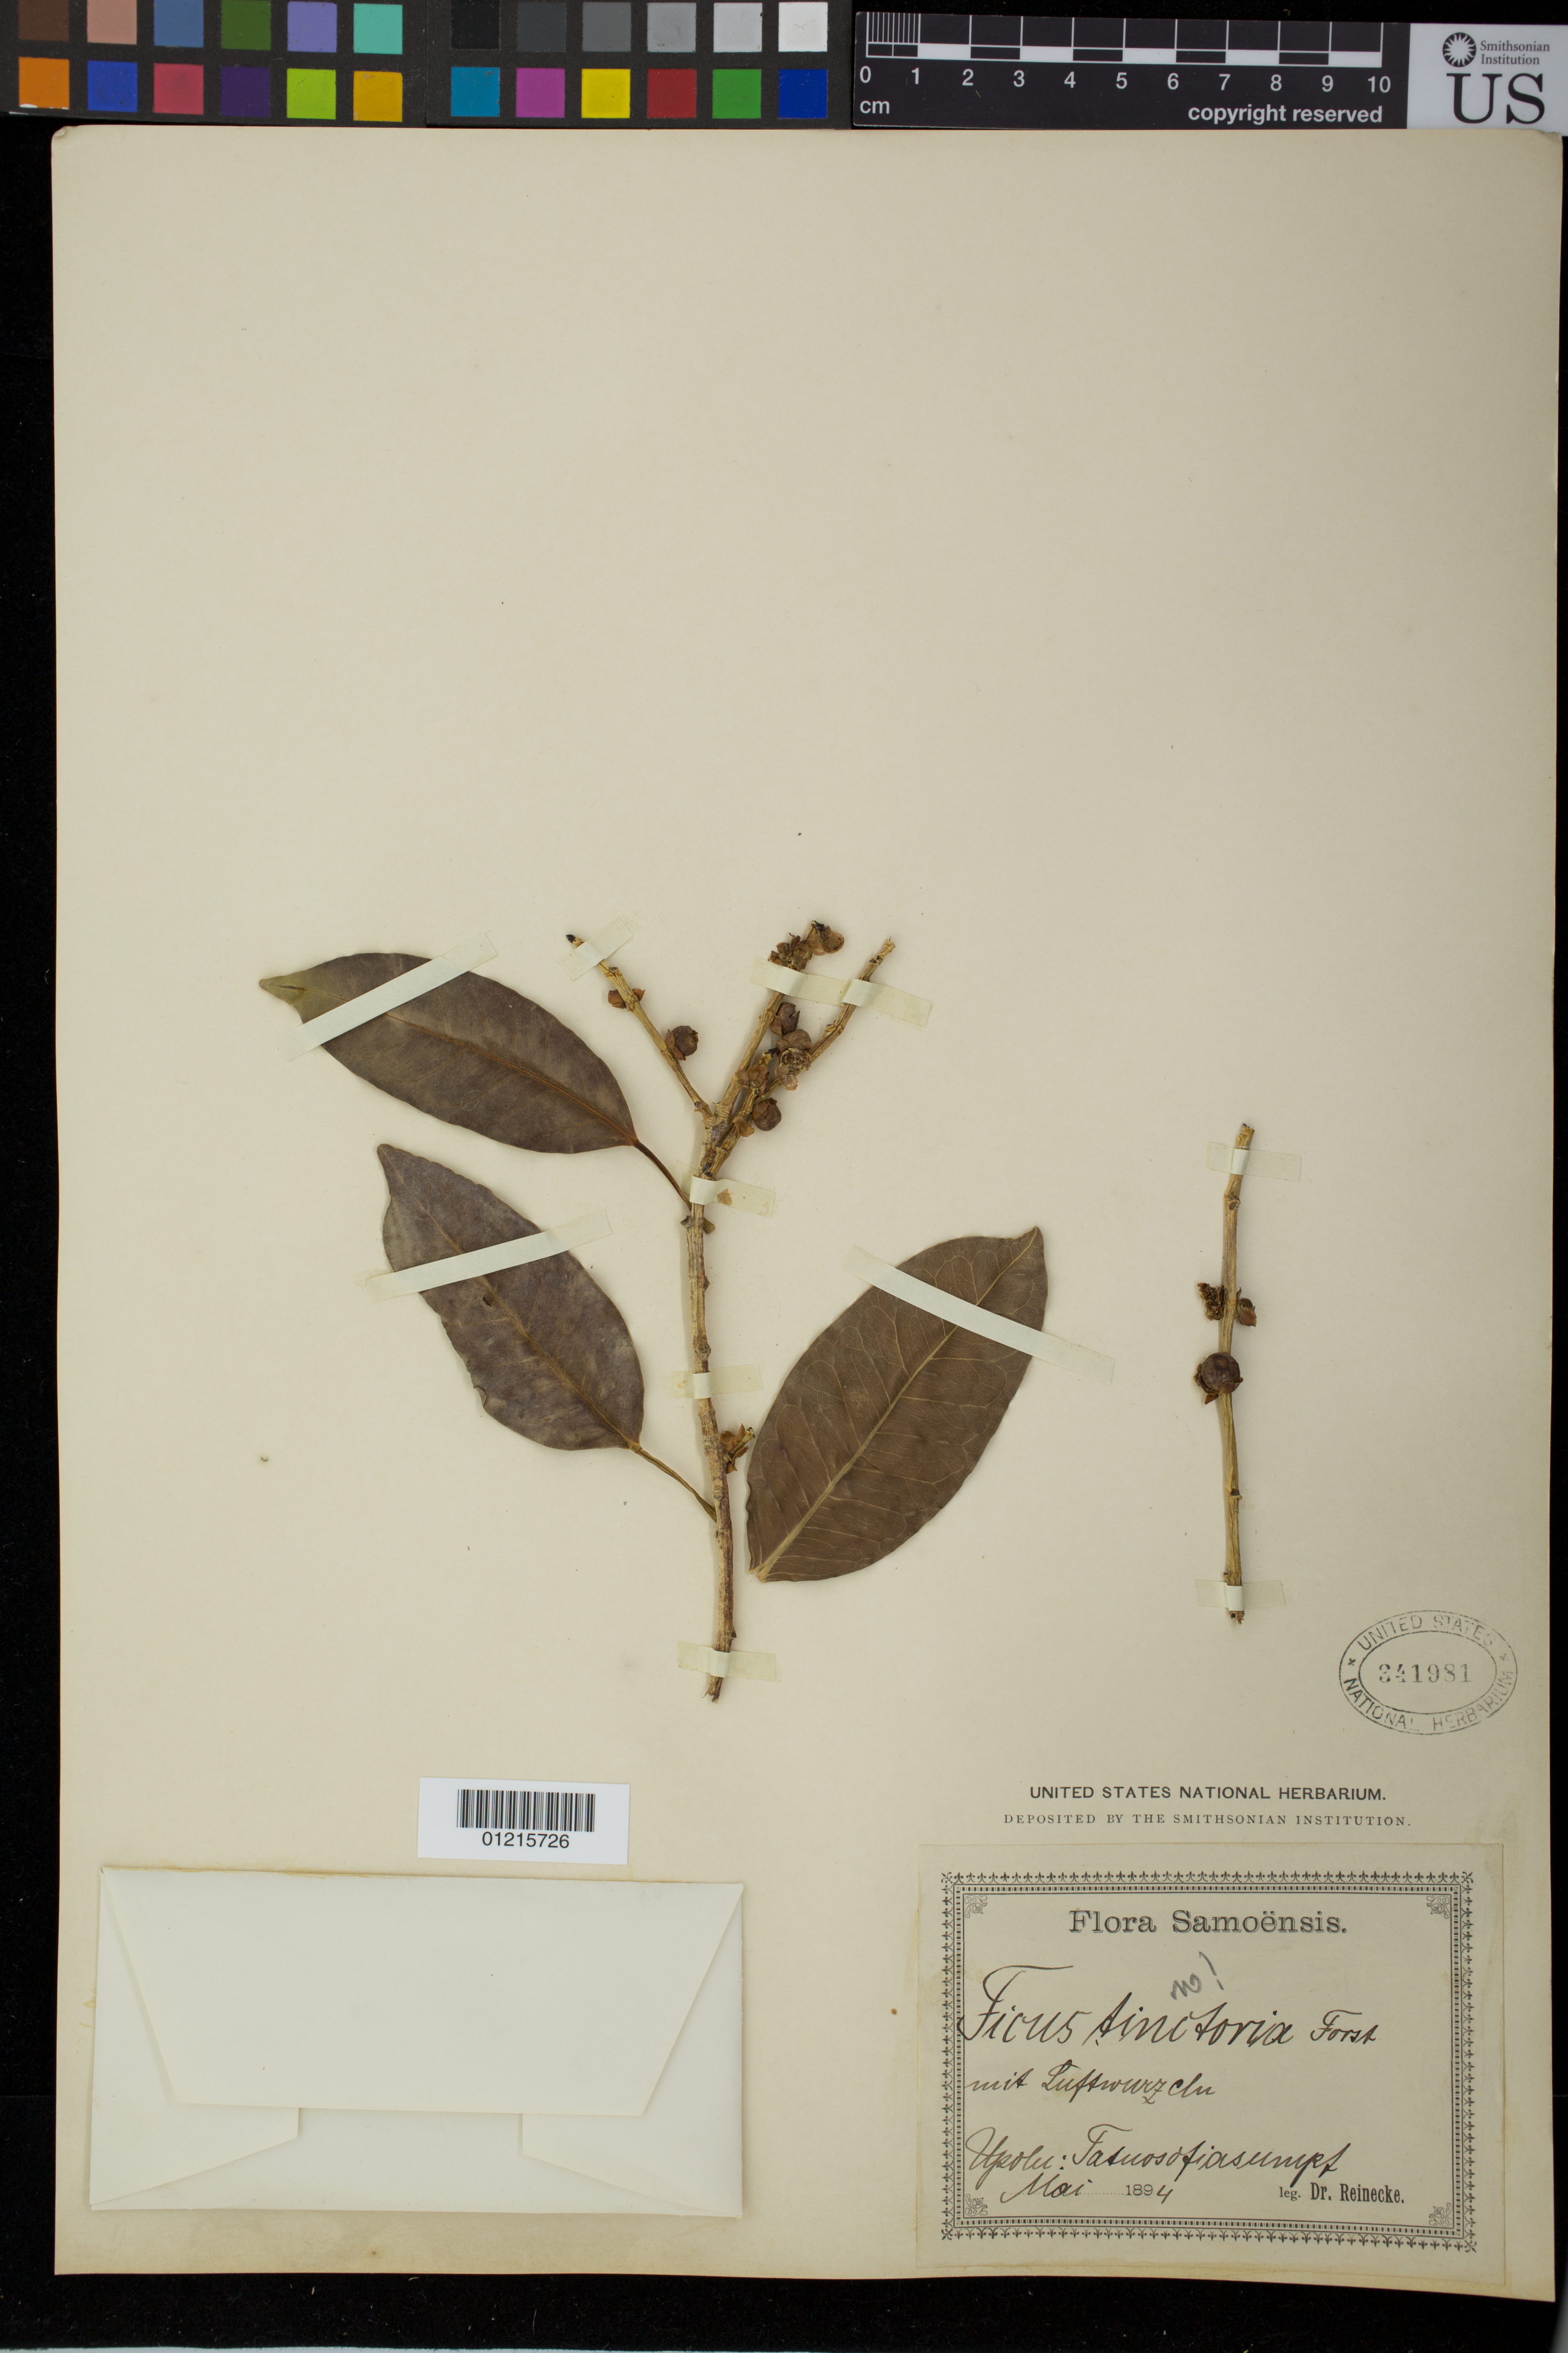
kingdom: Plantae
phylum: Tracheophyta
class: Magnoliopsida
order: Rosales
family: Moraceae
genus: Ficus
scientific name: Ficus prolixa var. prolixa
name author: G. Forst.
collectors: F. Reinecke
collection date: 1894-05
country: Samoa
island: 'Upolu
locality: Fasuosfiosumps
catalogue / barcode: US 341981